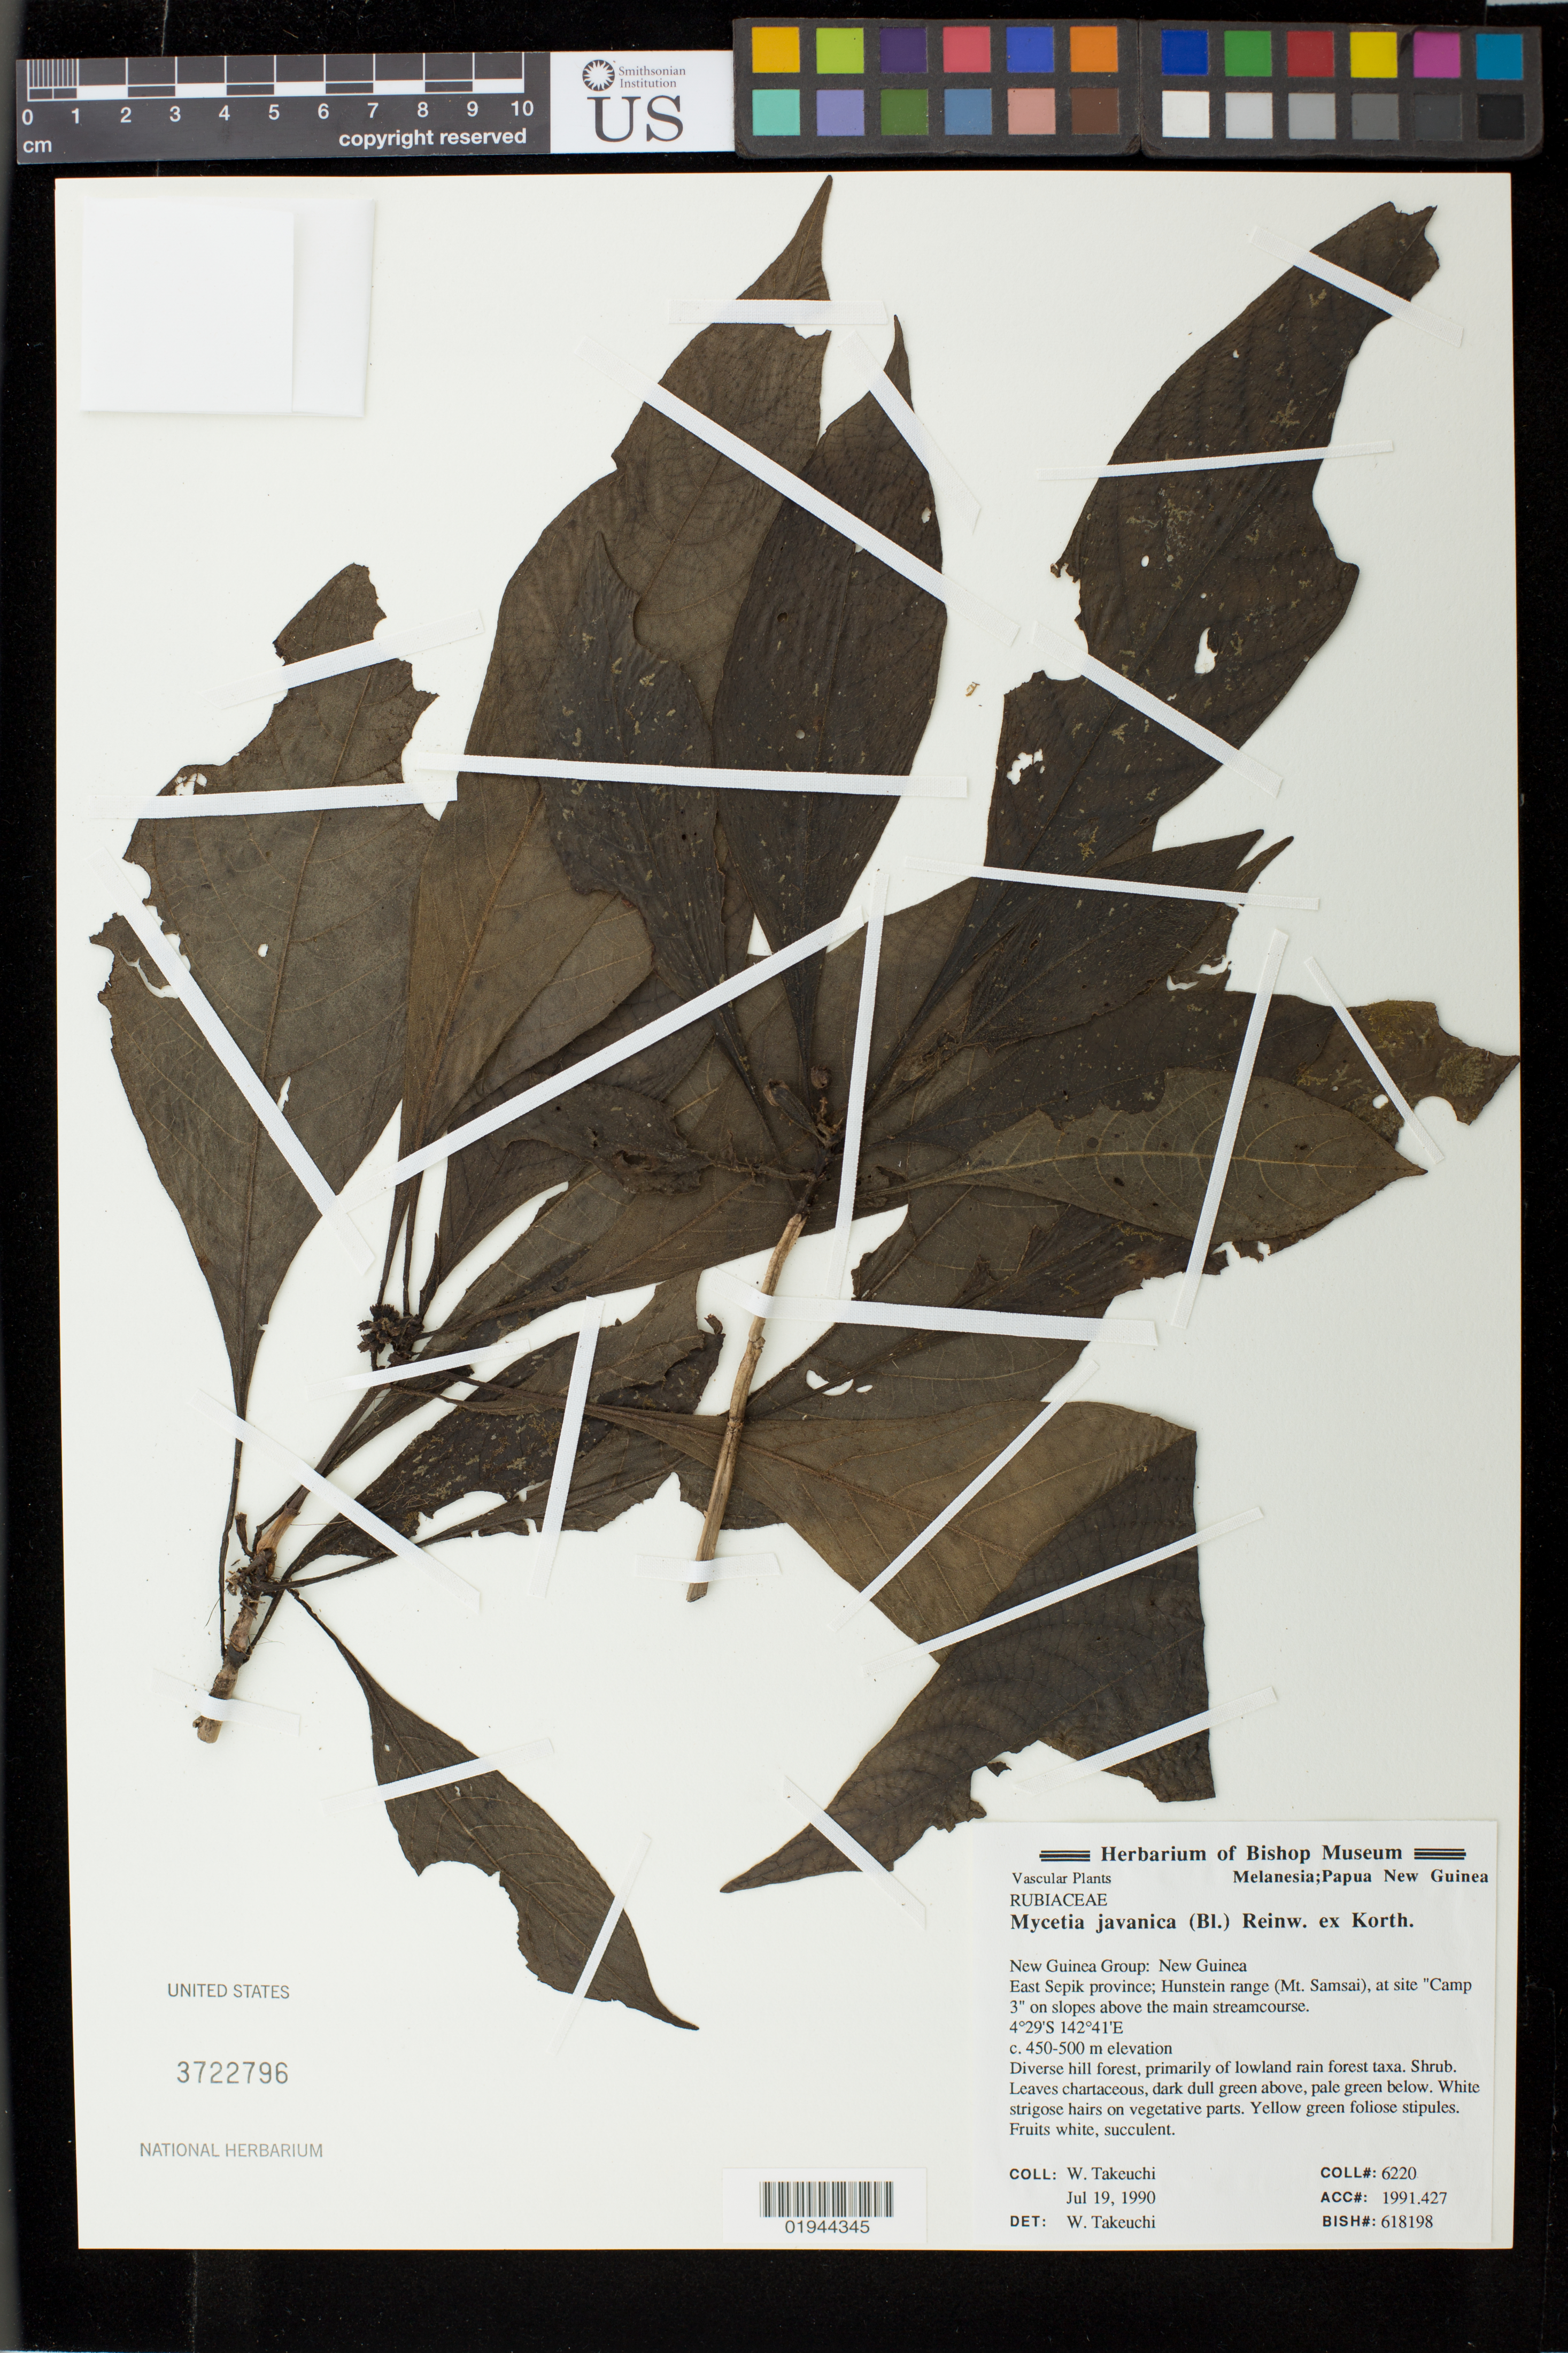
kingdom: Plantae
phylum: Tracheophyta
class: Magnoliopsida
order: Gentianales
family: Rubiaceae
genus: Mycetia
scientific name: Mycetia javanica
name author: (Blume) Reinw. ex Korth.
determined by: Takeuchi, W.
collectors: W. Takeuchi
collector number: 6220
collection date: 1990-07-19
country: Papua New Guinea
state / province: East Sepik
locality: Hunstein range (Mt. Samsai), at site "Camp 3" on slopes above the main streamcourse.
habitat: Diverse hill forest, primarily of lowland rain forest taxa.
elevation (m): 450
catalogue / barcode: US 3722796